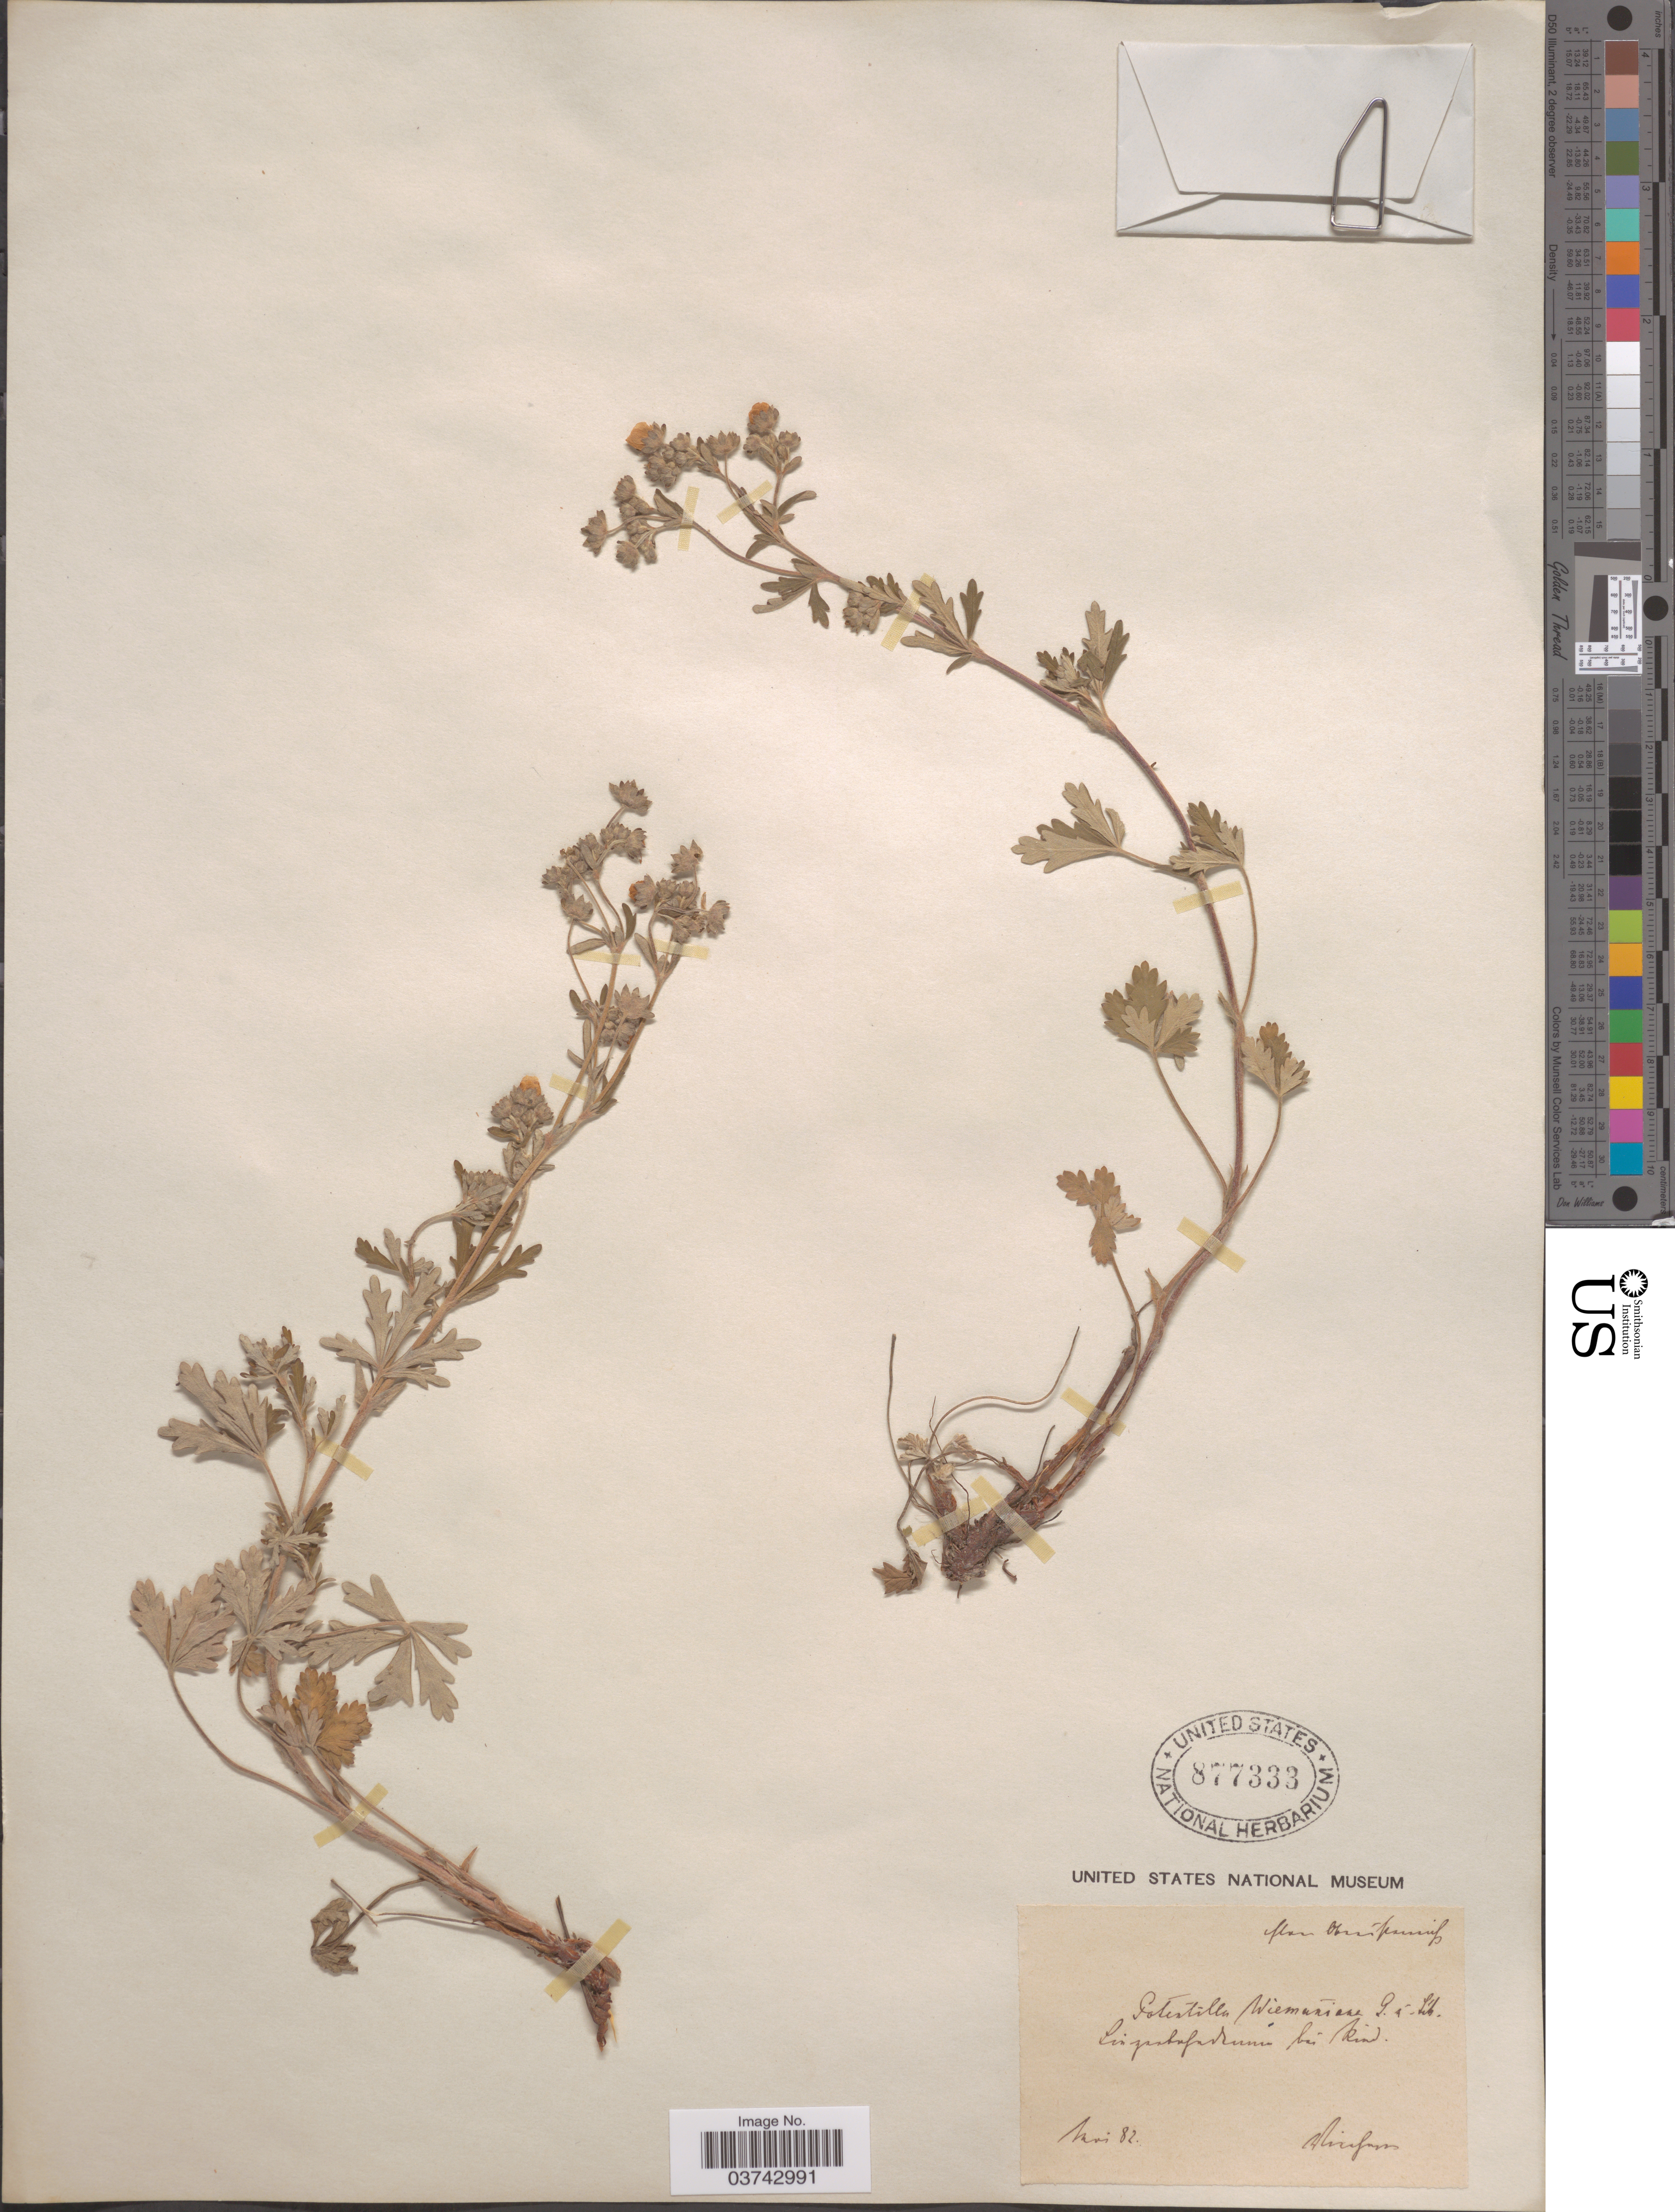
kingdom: Plantae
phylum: Tracheophyta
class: Magnoliopsida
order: Rosales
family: Rosaceae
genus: Potentilla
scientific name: Potentilla wiemanniana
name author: Günther et al.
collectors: F. Vierhapper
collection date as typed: Transcribed d/m/y: /5/82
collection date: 1882-05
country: Austria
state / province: Oberosterreich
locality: Flora Oberösterreich, Linzerbahndamm bei Ried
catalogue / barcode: US 877333